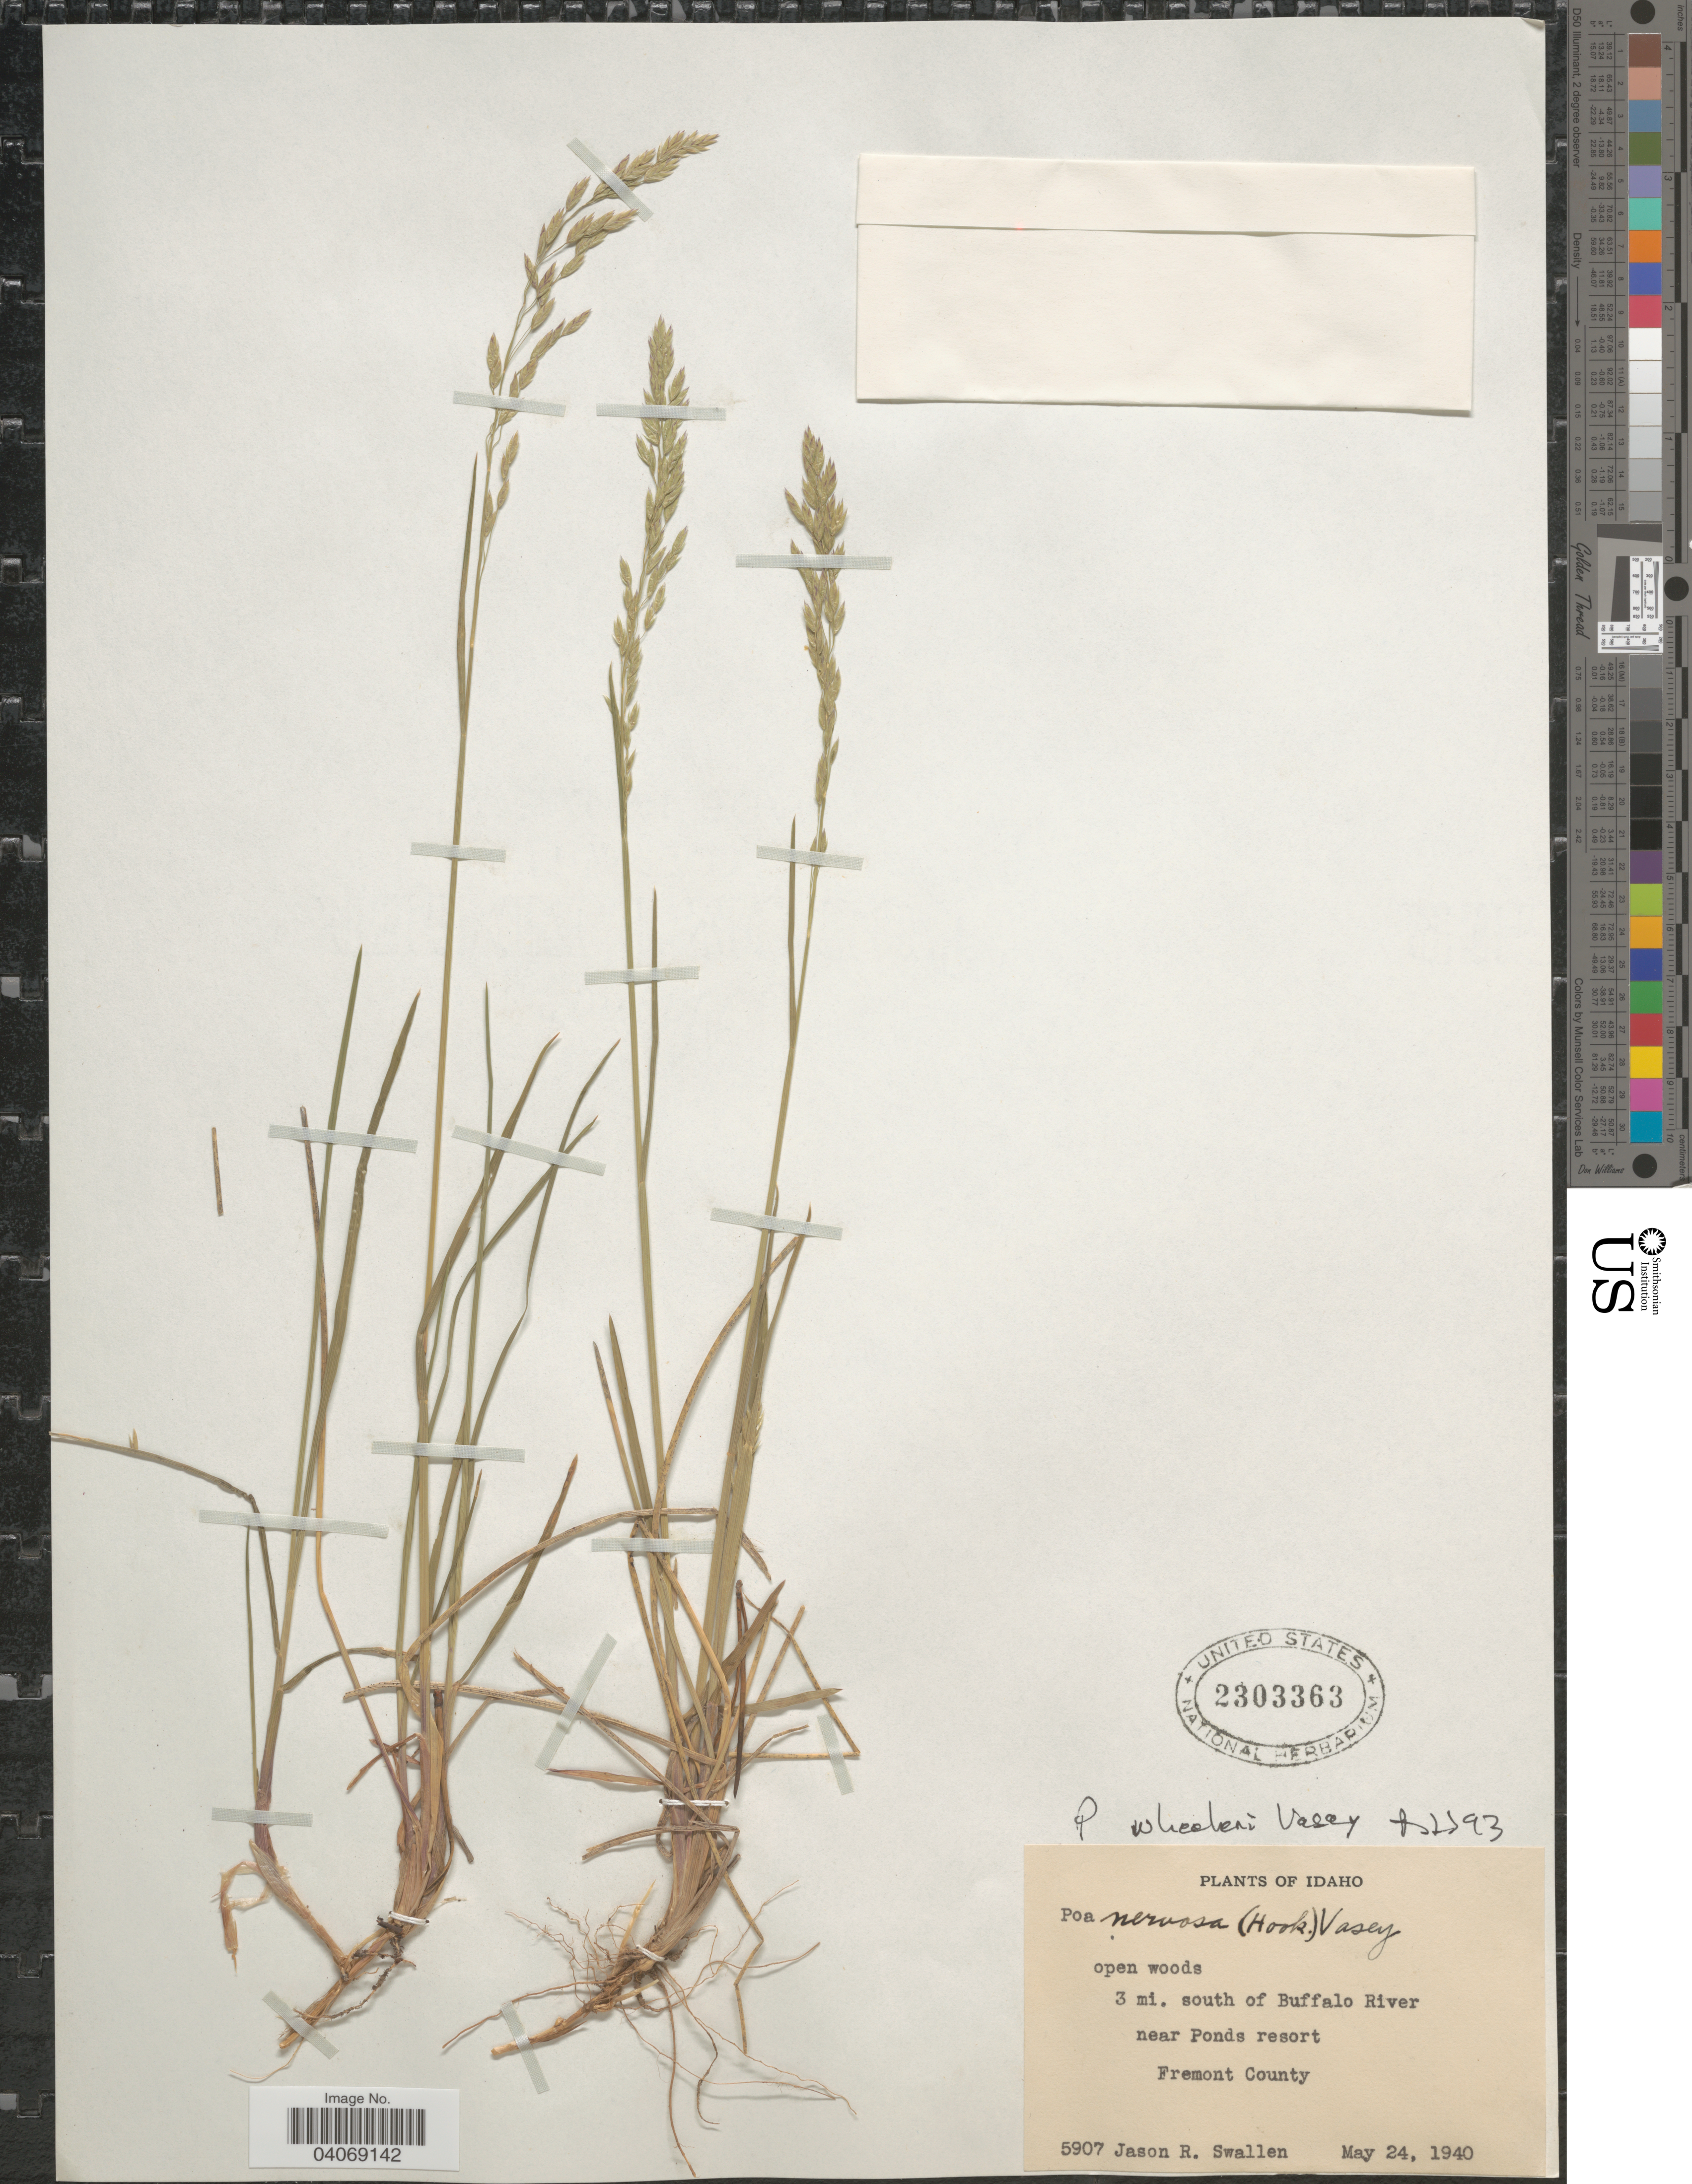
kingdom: Plantae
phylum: Tracheophyta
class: Liliopsida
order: Poales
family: Poaceae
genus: Poa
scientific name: Poa wheeleri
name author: Vasey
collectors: J. R. Swallen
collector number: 5907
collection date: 1940-05-24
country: United States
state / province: Idaho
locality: Open woods. 3 mi. south of Buffalo River near Ponds resort. Fremont County.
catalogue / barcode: US 2303363